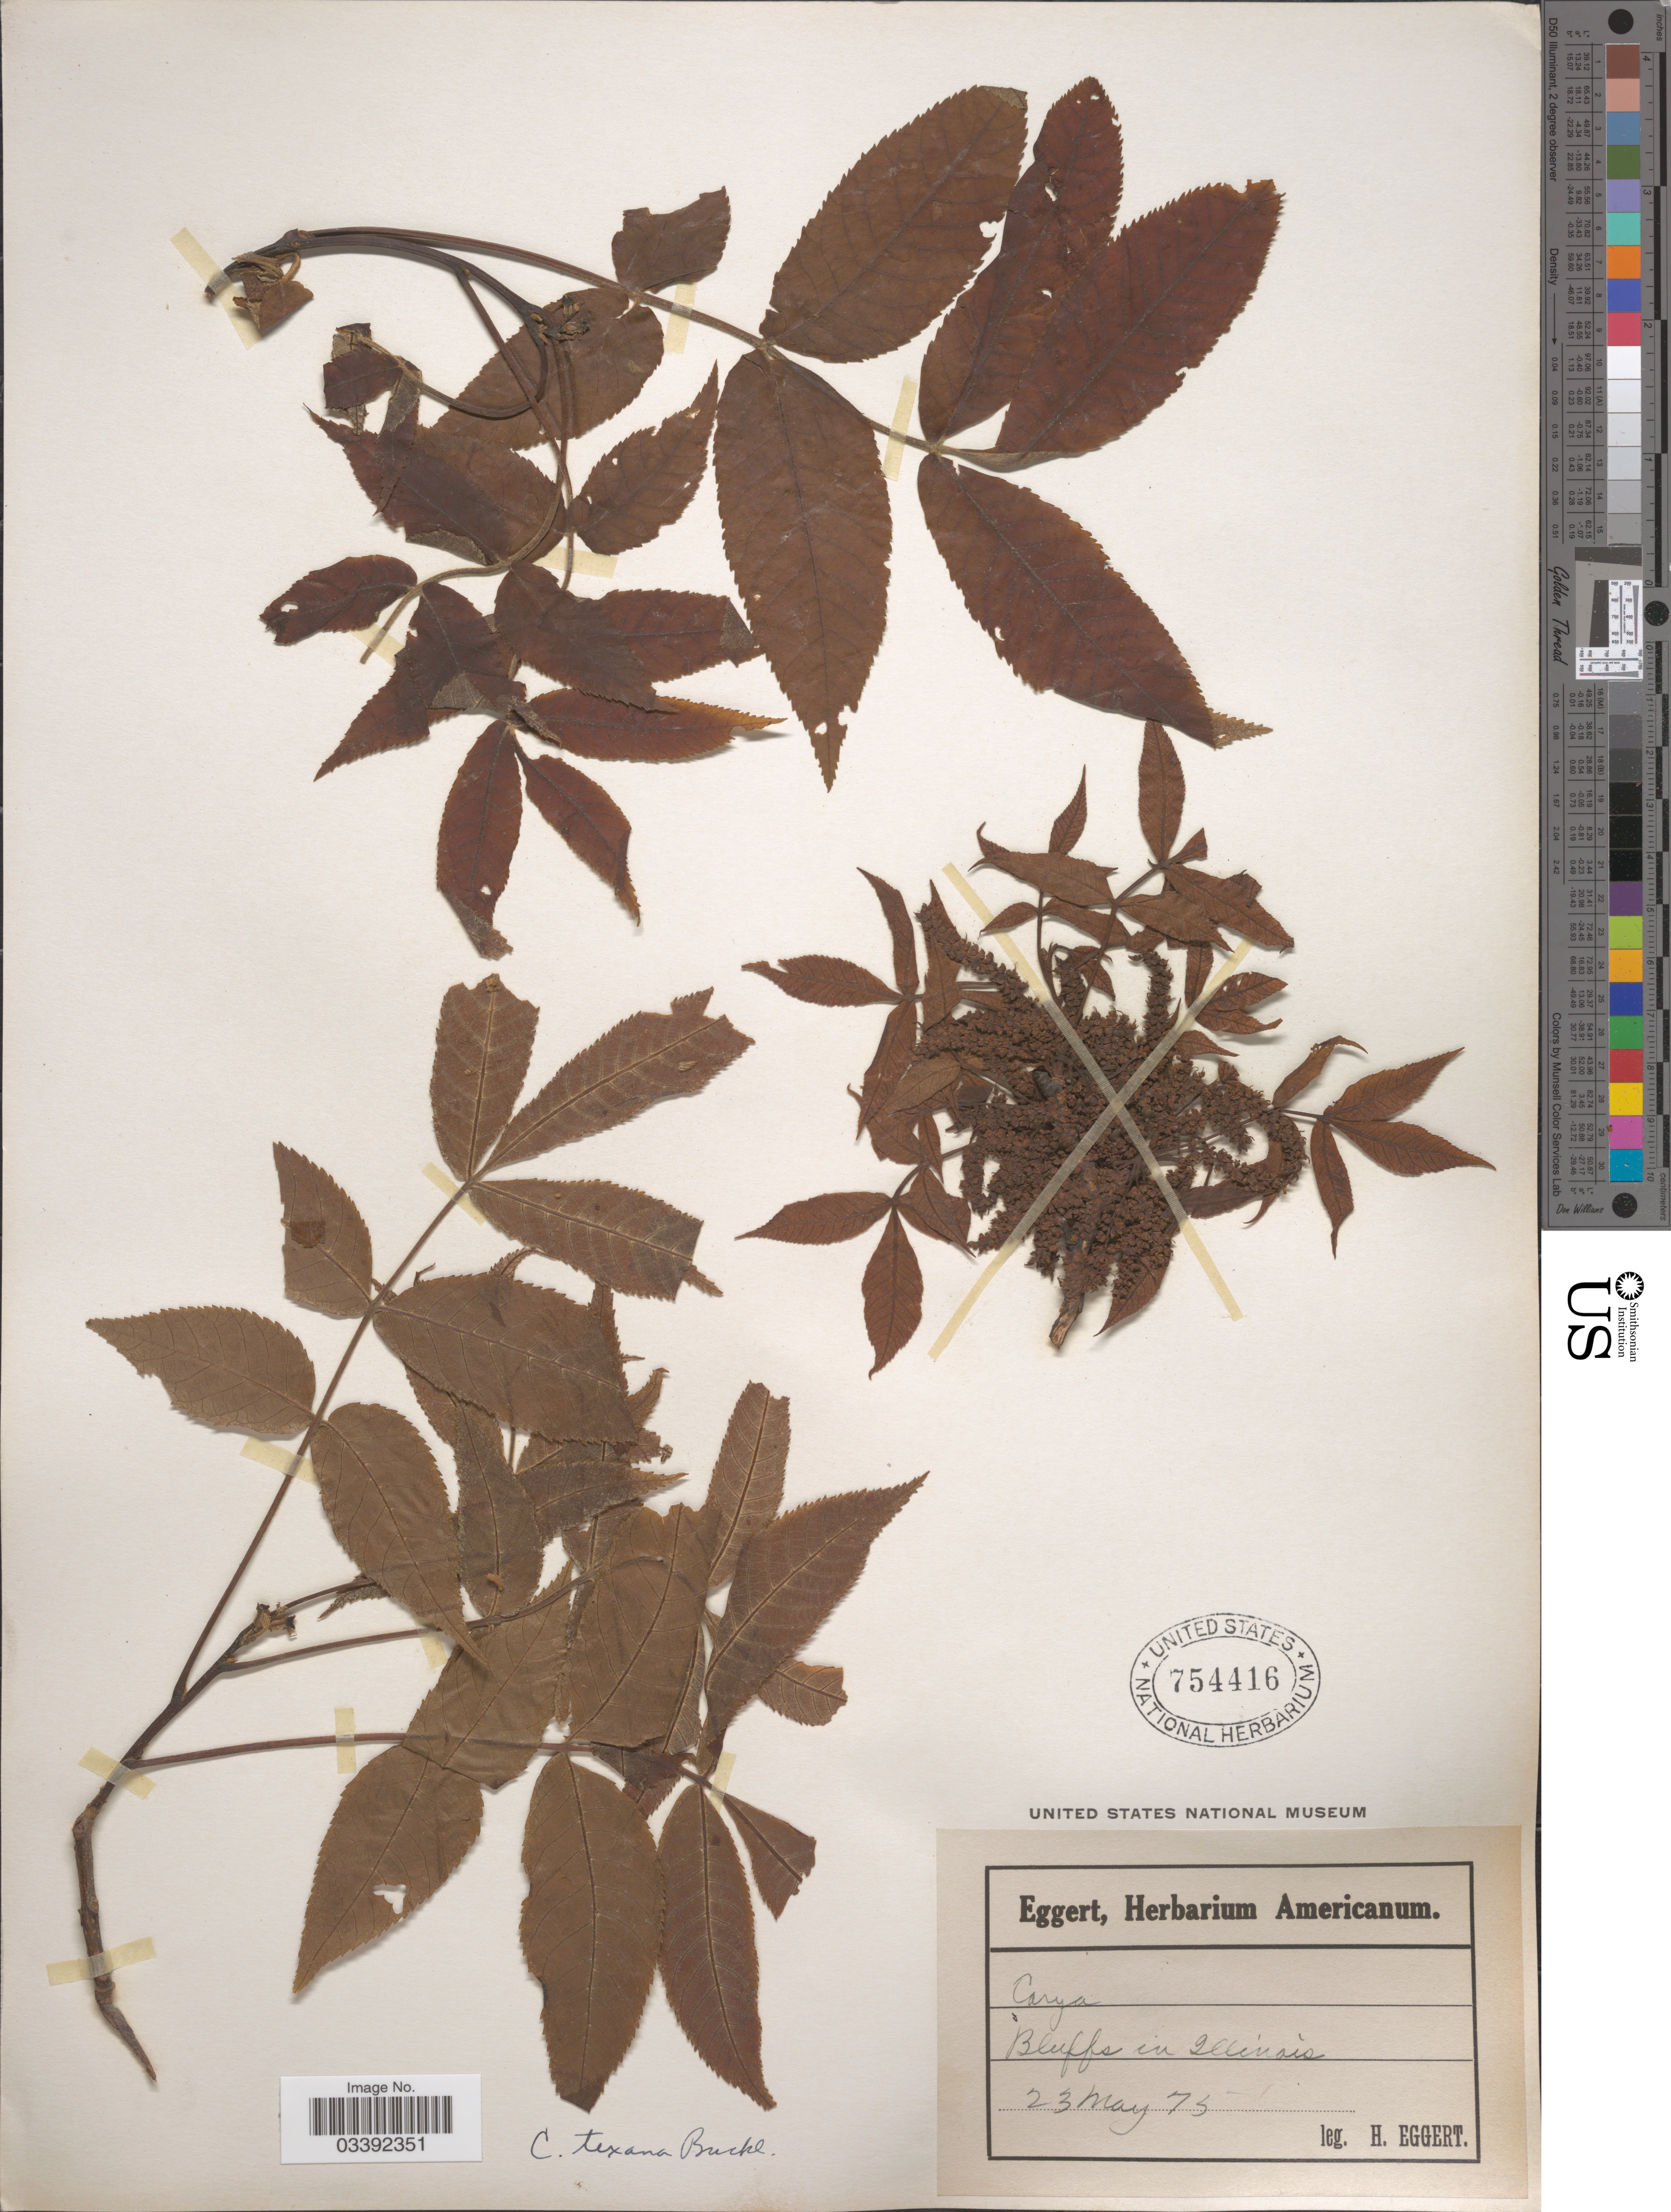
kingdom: Plantae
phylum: Tracheophyta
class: Magnoliopsida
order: Fagales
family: Juglandaceae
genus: Carya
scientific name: Carya texana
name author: Buckley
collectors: H. Eggert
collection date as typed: Transcribed d/m/y: 23/5/75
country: United States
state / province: Illinois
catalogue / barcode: US 754416